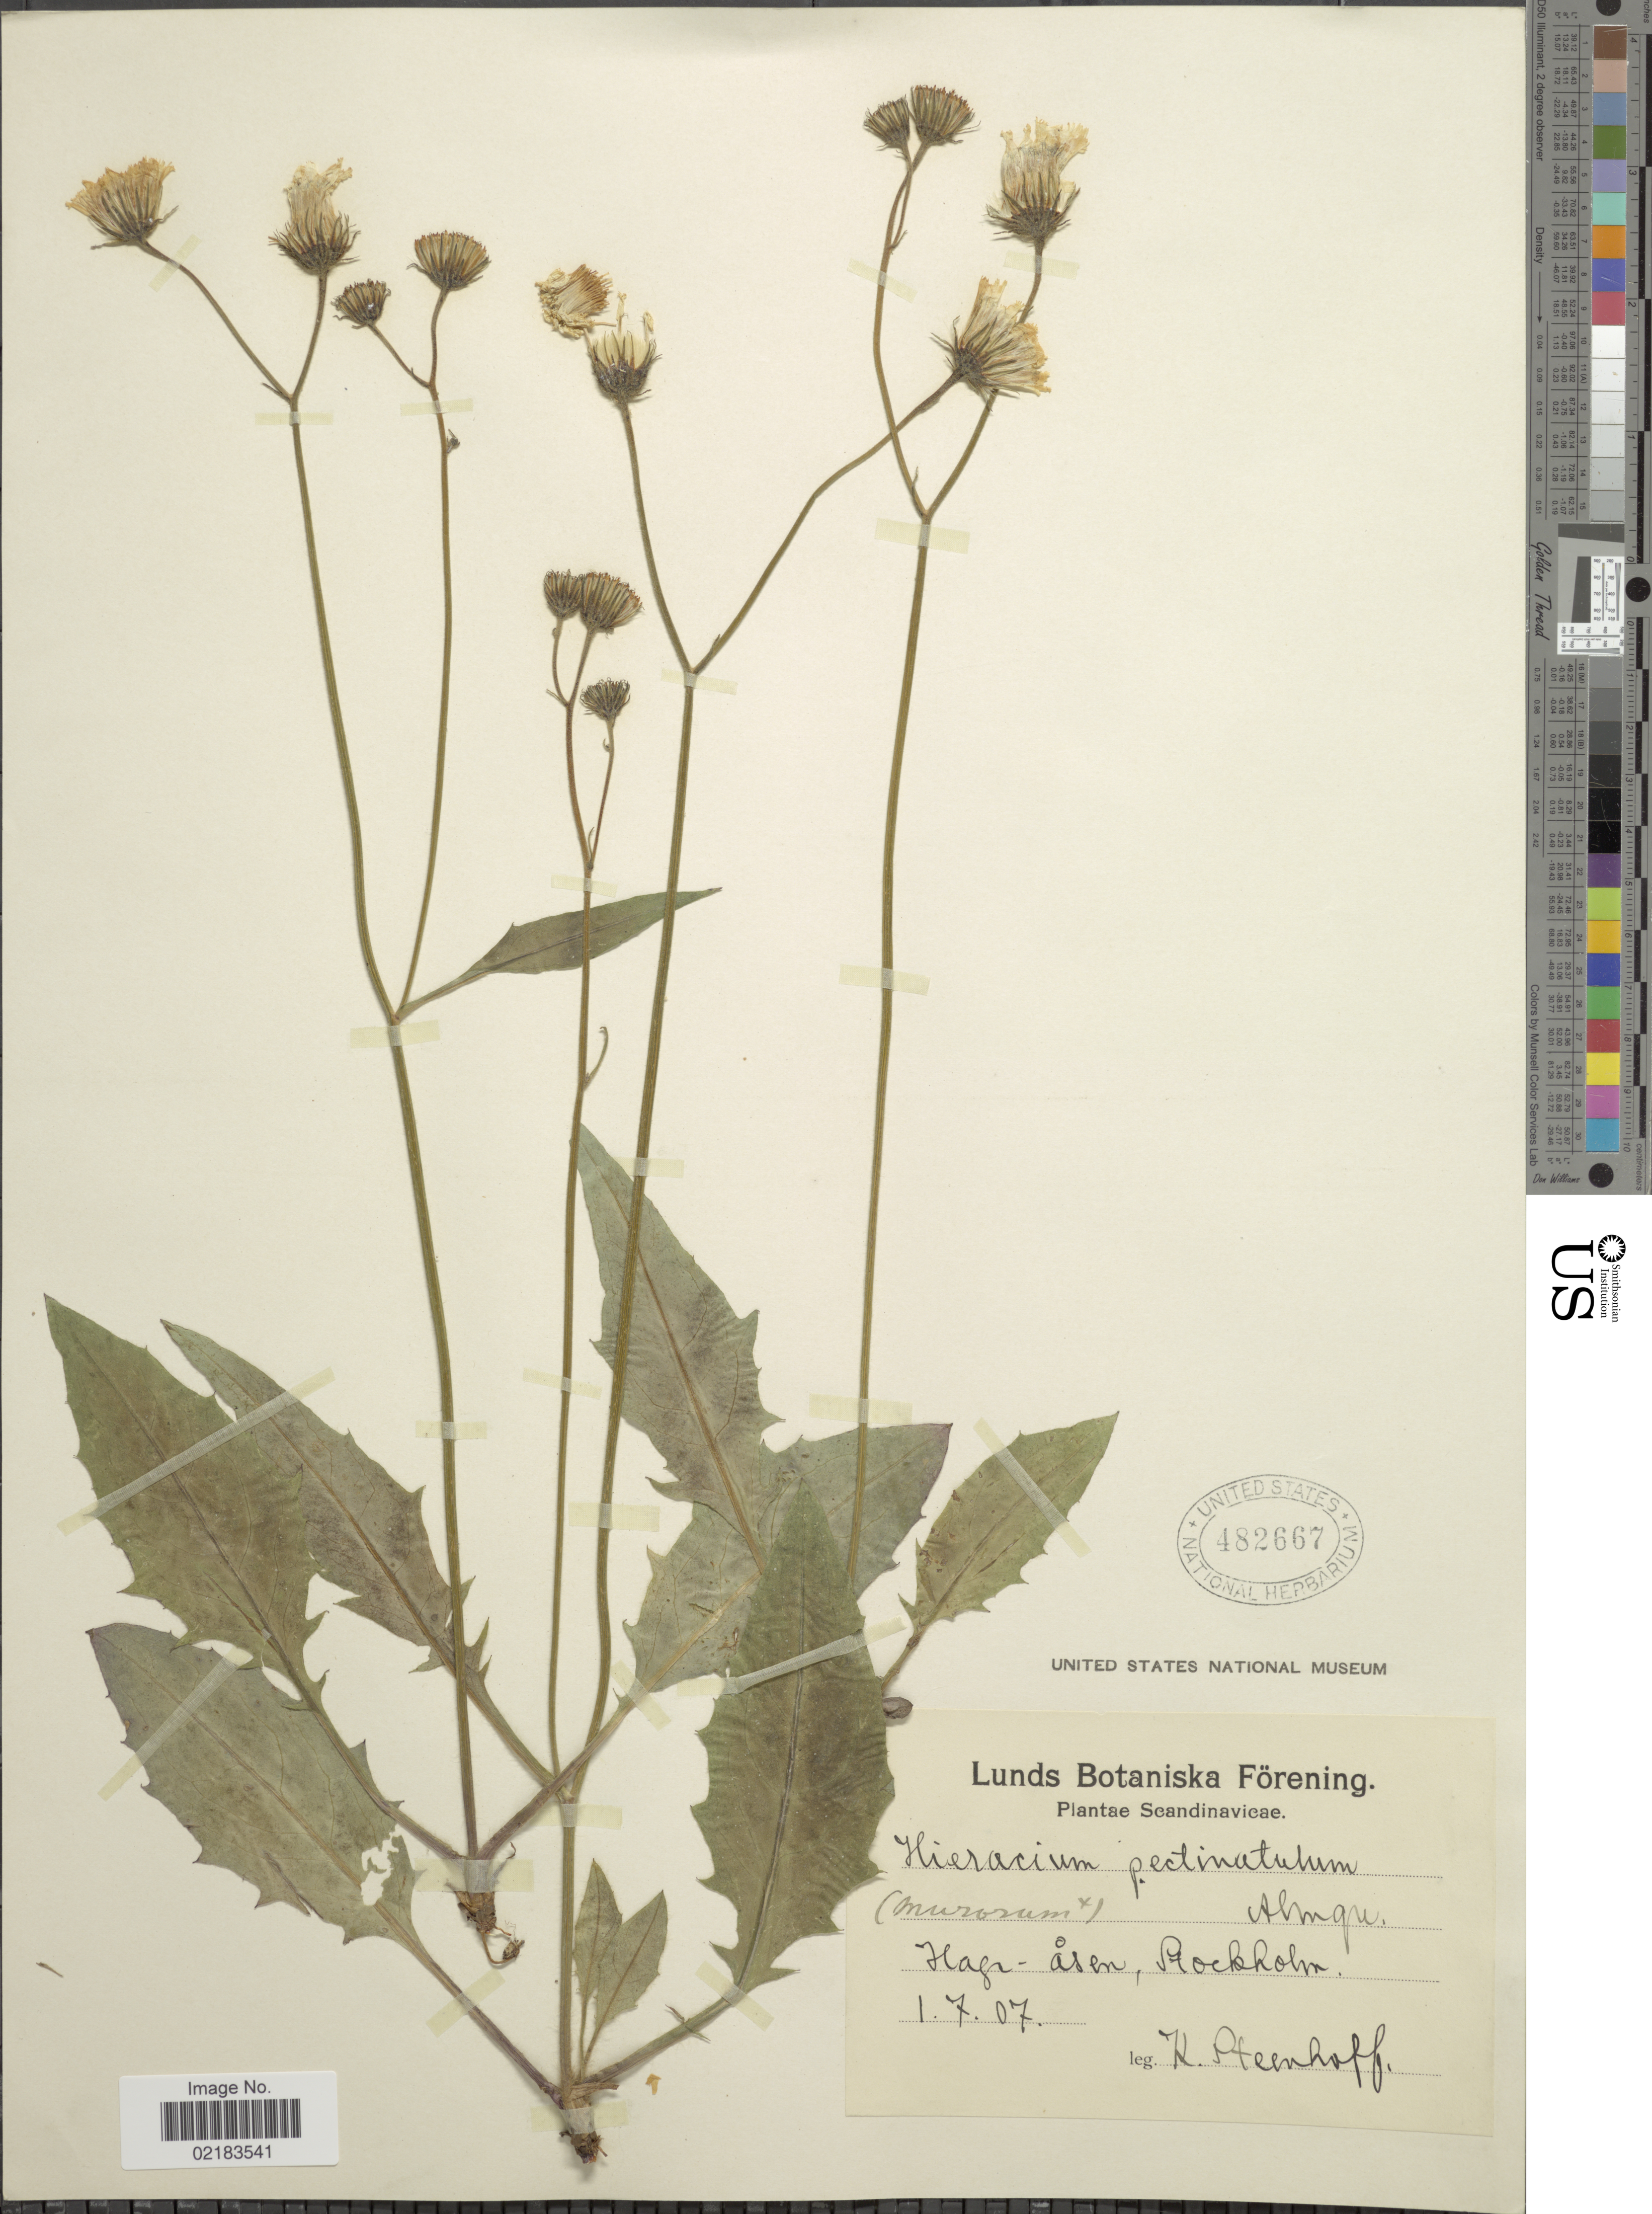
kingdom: Plantae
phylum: Tracheophyta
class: Magnoliopsida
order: Asterales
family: Asteraceae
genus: Hieracium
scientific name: Hieracium pectinatulum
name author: Almquist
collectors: K. Steenhoff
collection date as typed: Transcribed d/m/y: 1/7/07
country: Sweden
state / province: Stockholm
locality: Hagr-åsen [interpreted]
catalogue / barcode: US 482667